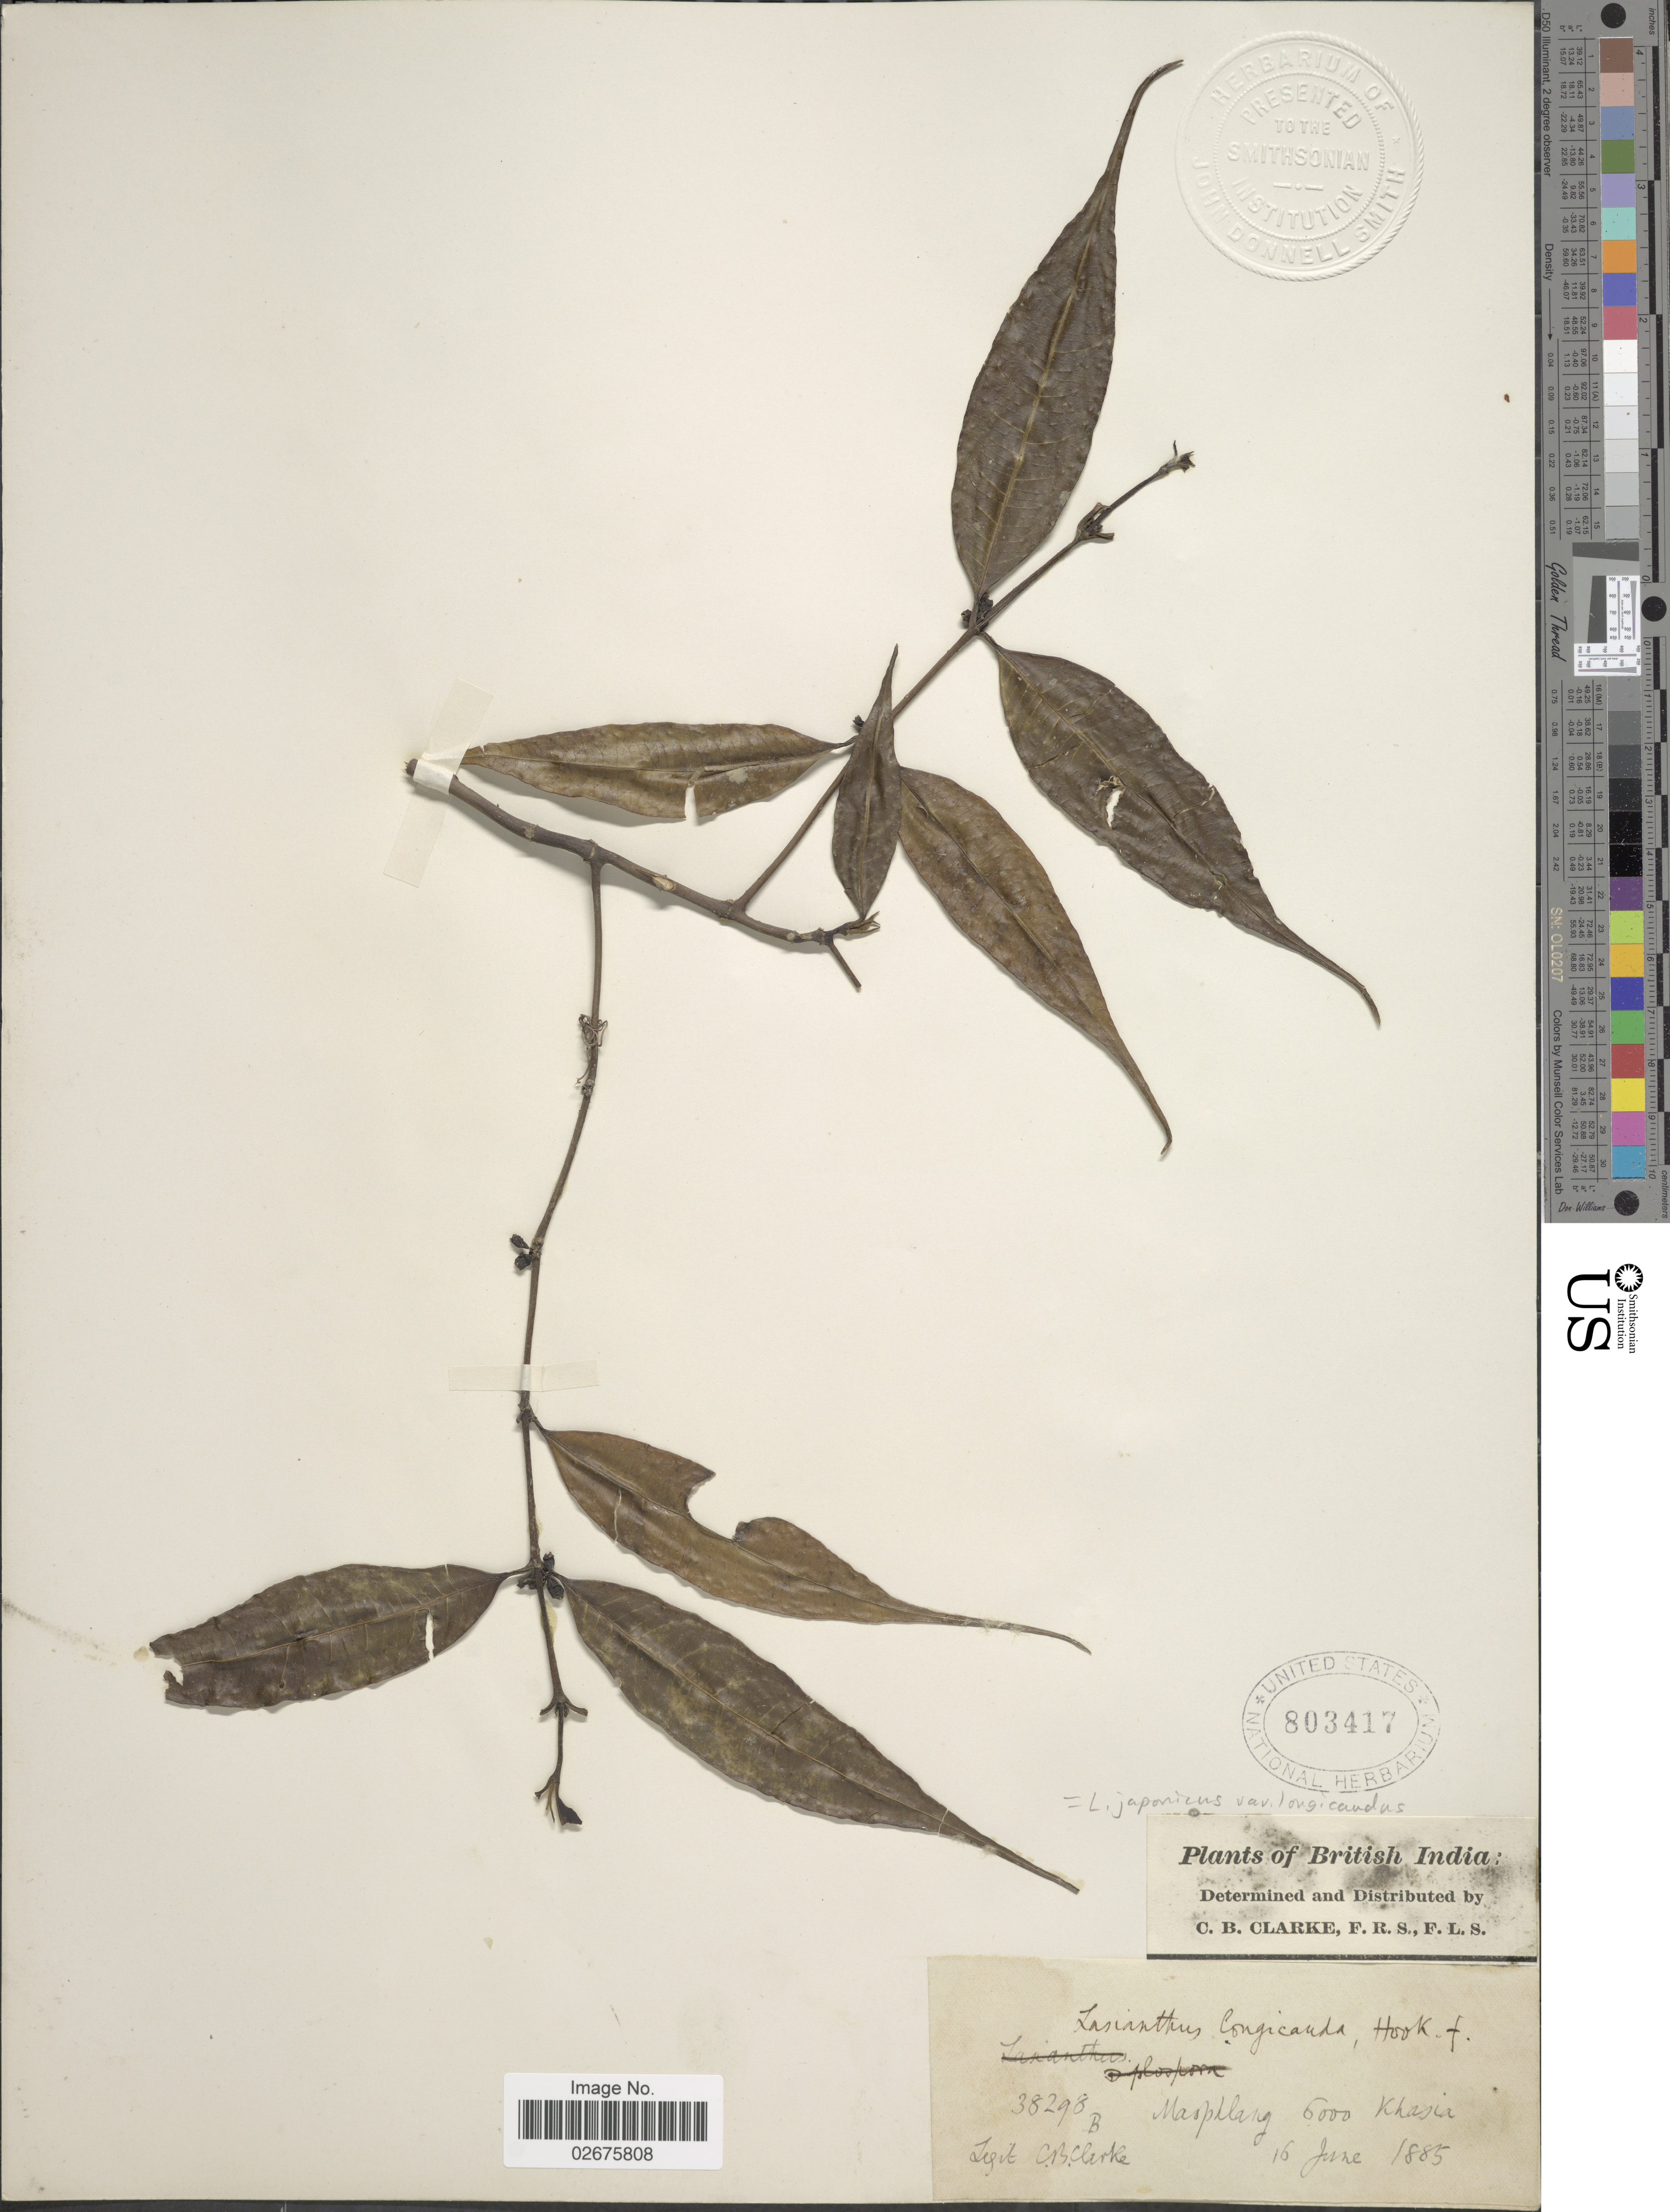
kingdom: Plantae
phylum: Tracheophyta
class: Magnoliopsida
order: Gentianales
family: Rubiaceae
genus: Lasianthus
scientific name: Lasianthus japonicus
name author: Miq.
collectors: C. B. Clarke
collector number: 38298B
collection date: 1885-06-16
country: India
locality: British India, Maophlang, Khasia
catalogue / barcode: US 803417